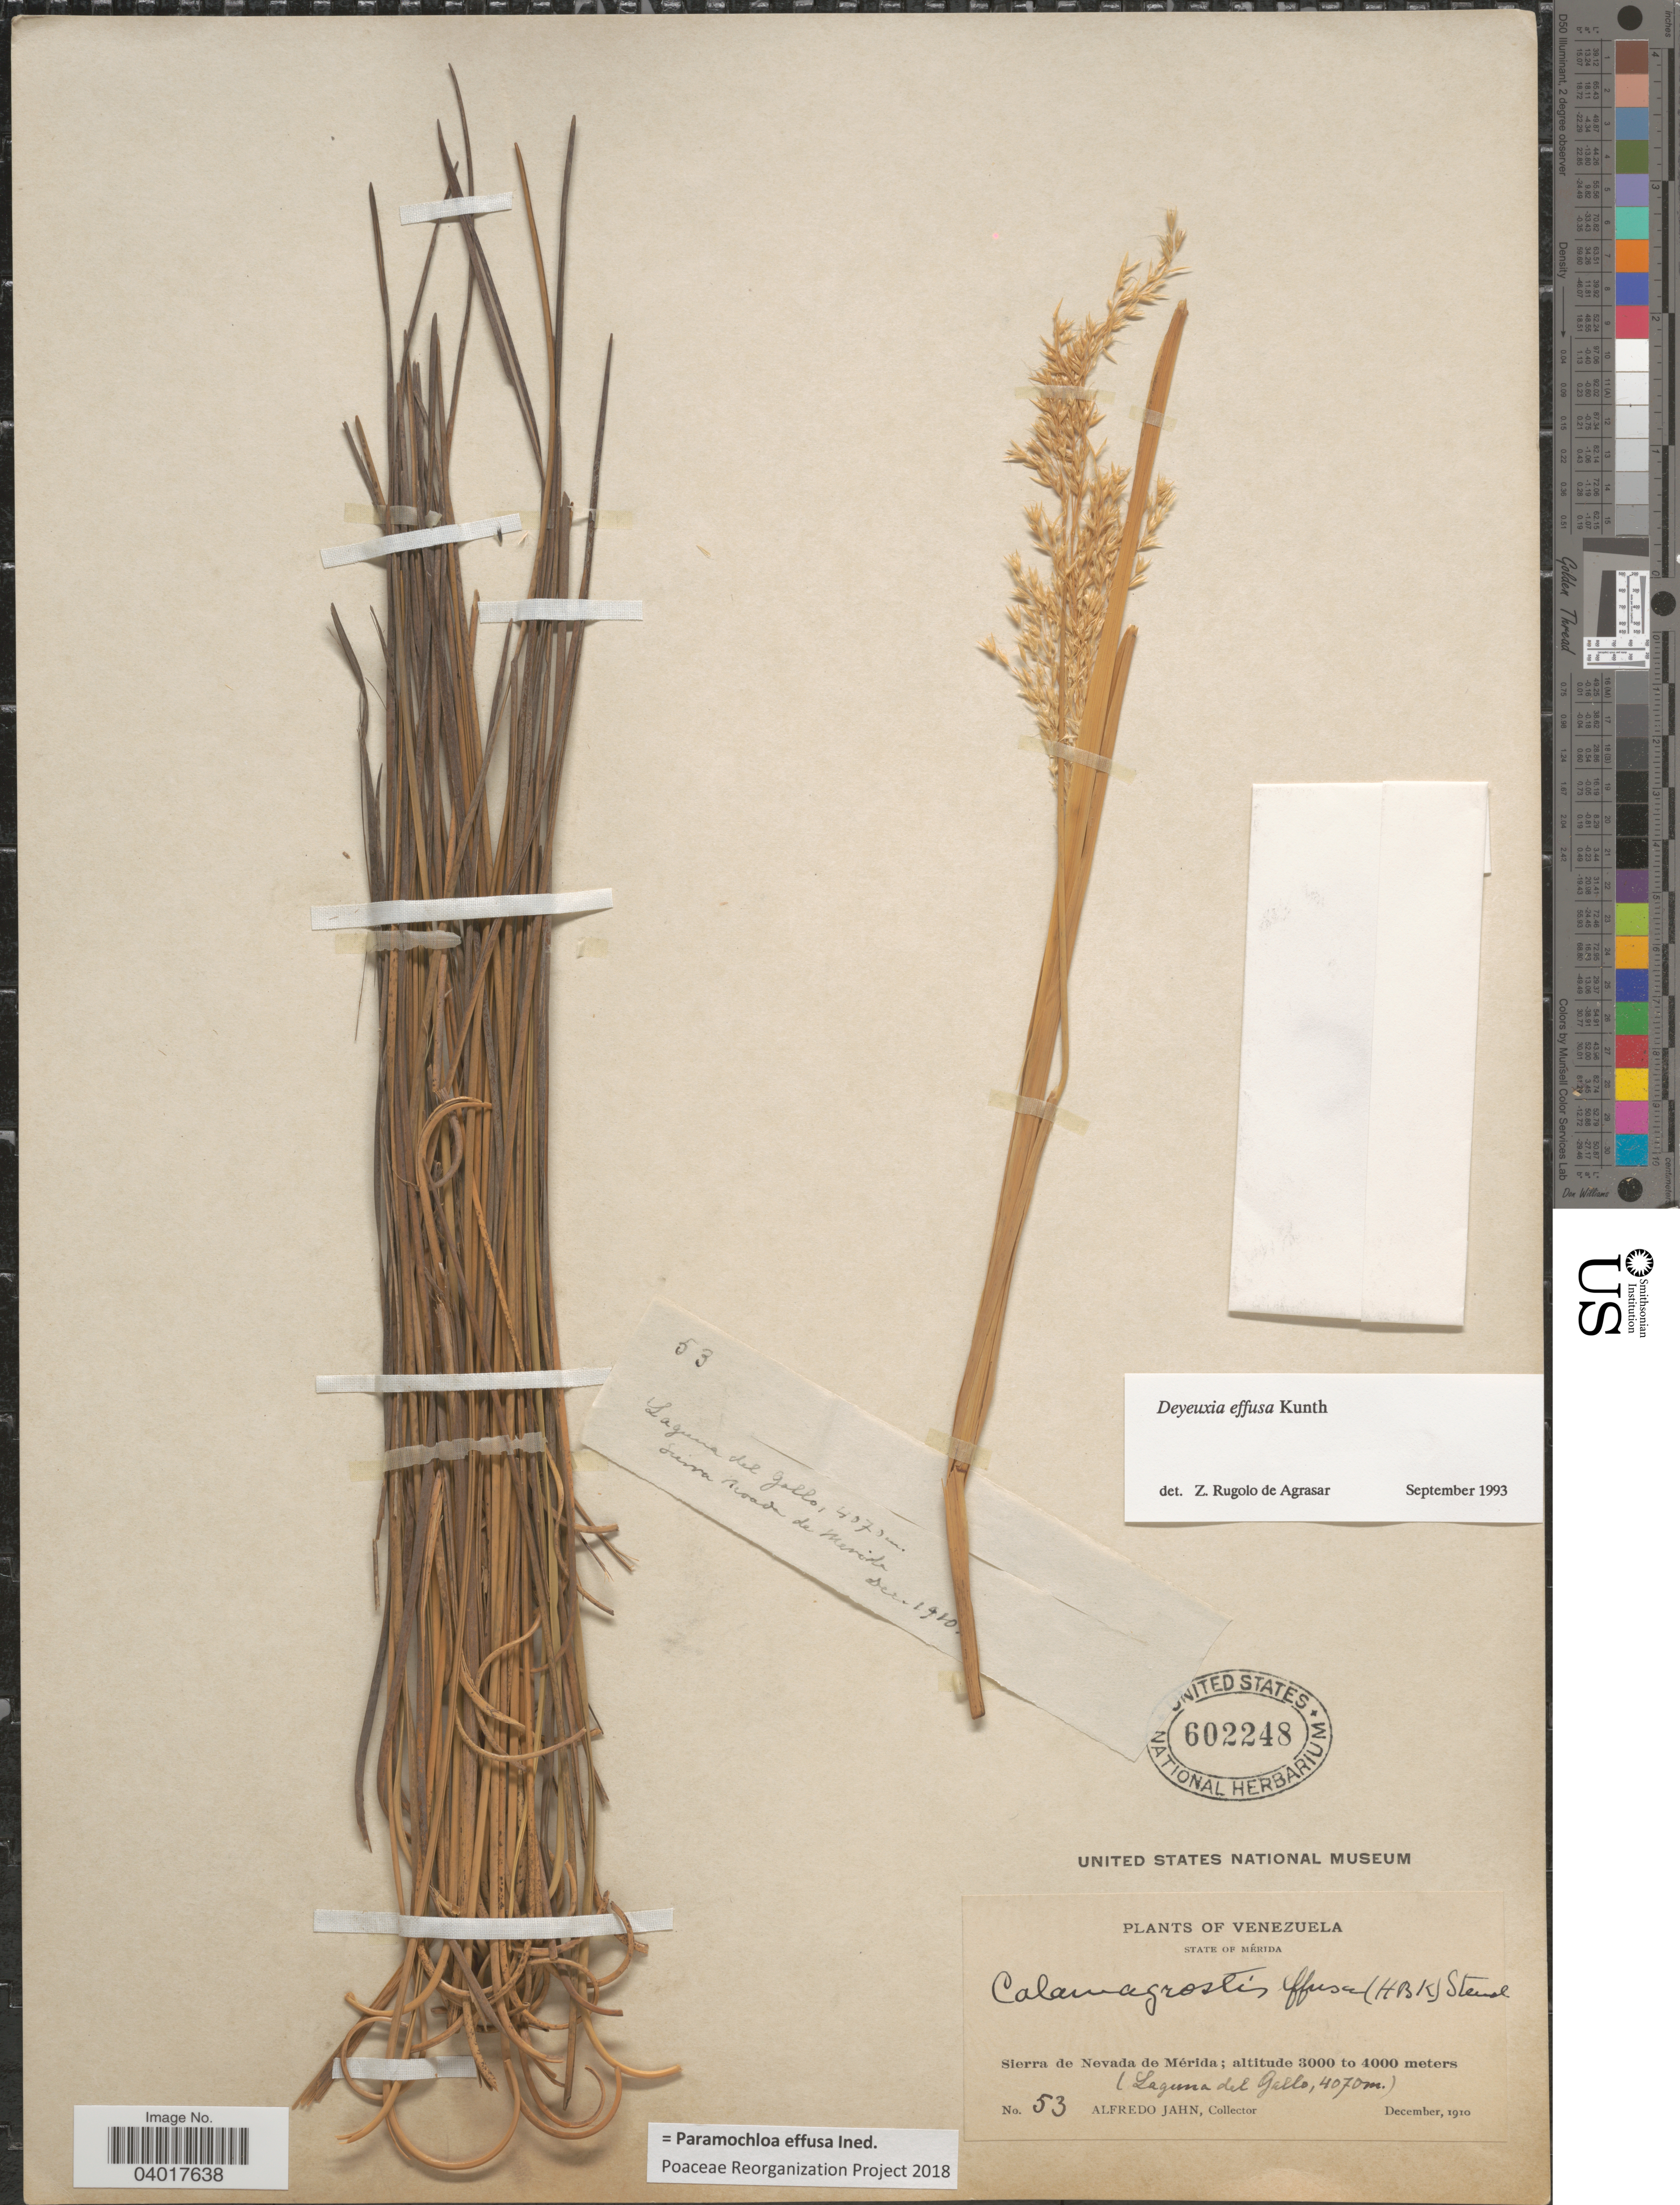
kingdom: Plantae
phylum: Tracheophyta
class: Liliopsida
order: Poales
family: Poaceae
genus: Paramochloa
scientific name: Paramochloa effusa ined.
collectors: A. Jahn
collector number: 53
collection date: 1910-12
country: Venezuela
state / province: Merida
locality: Sierra de Nevada de Mérida. (Laguna del Gello).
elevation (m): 4070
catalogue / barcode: US 602248